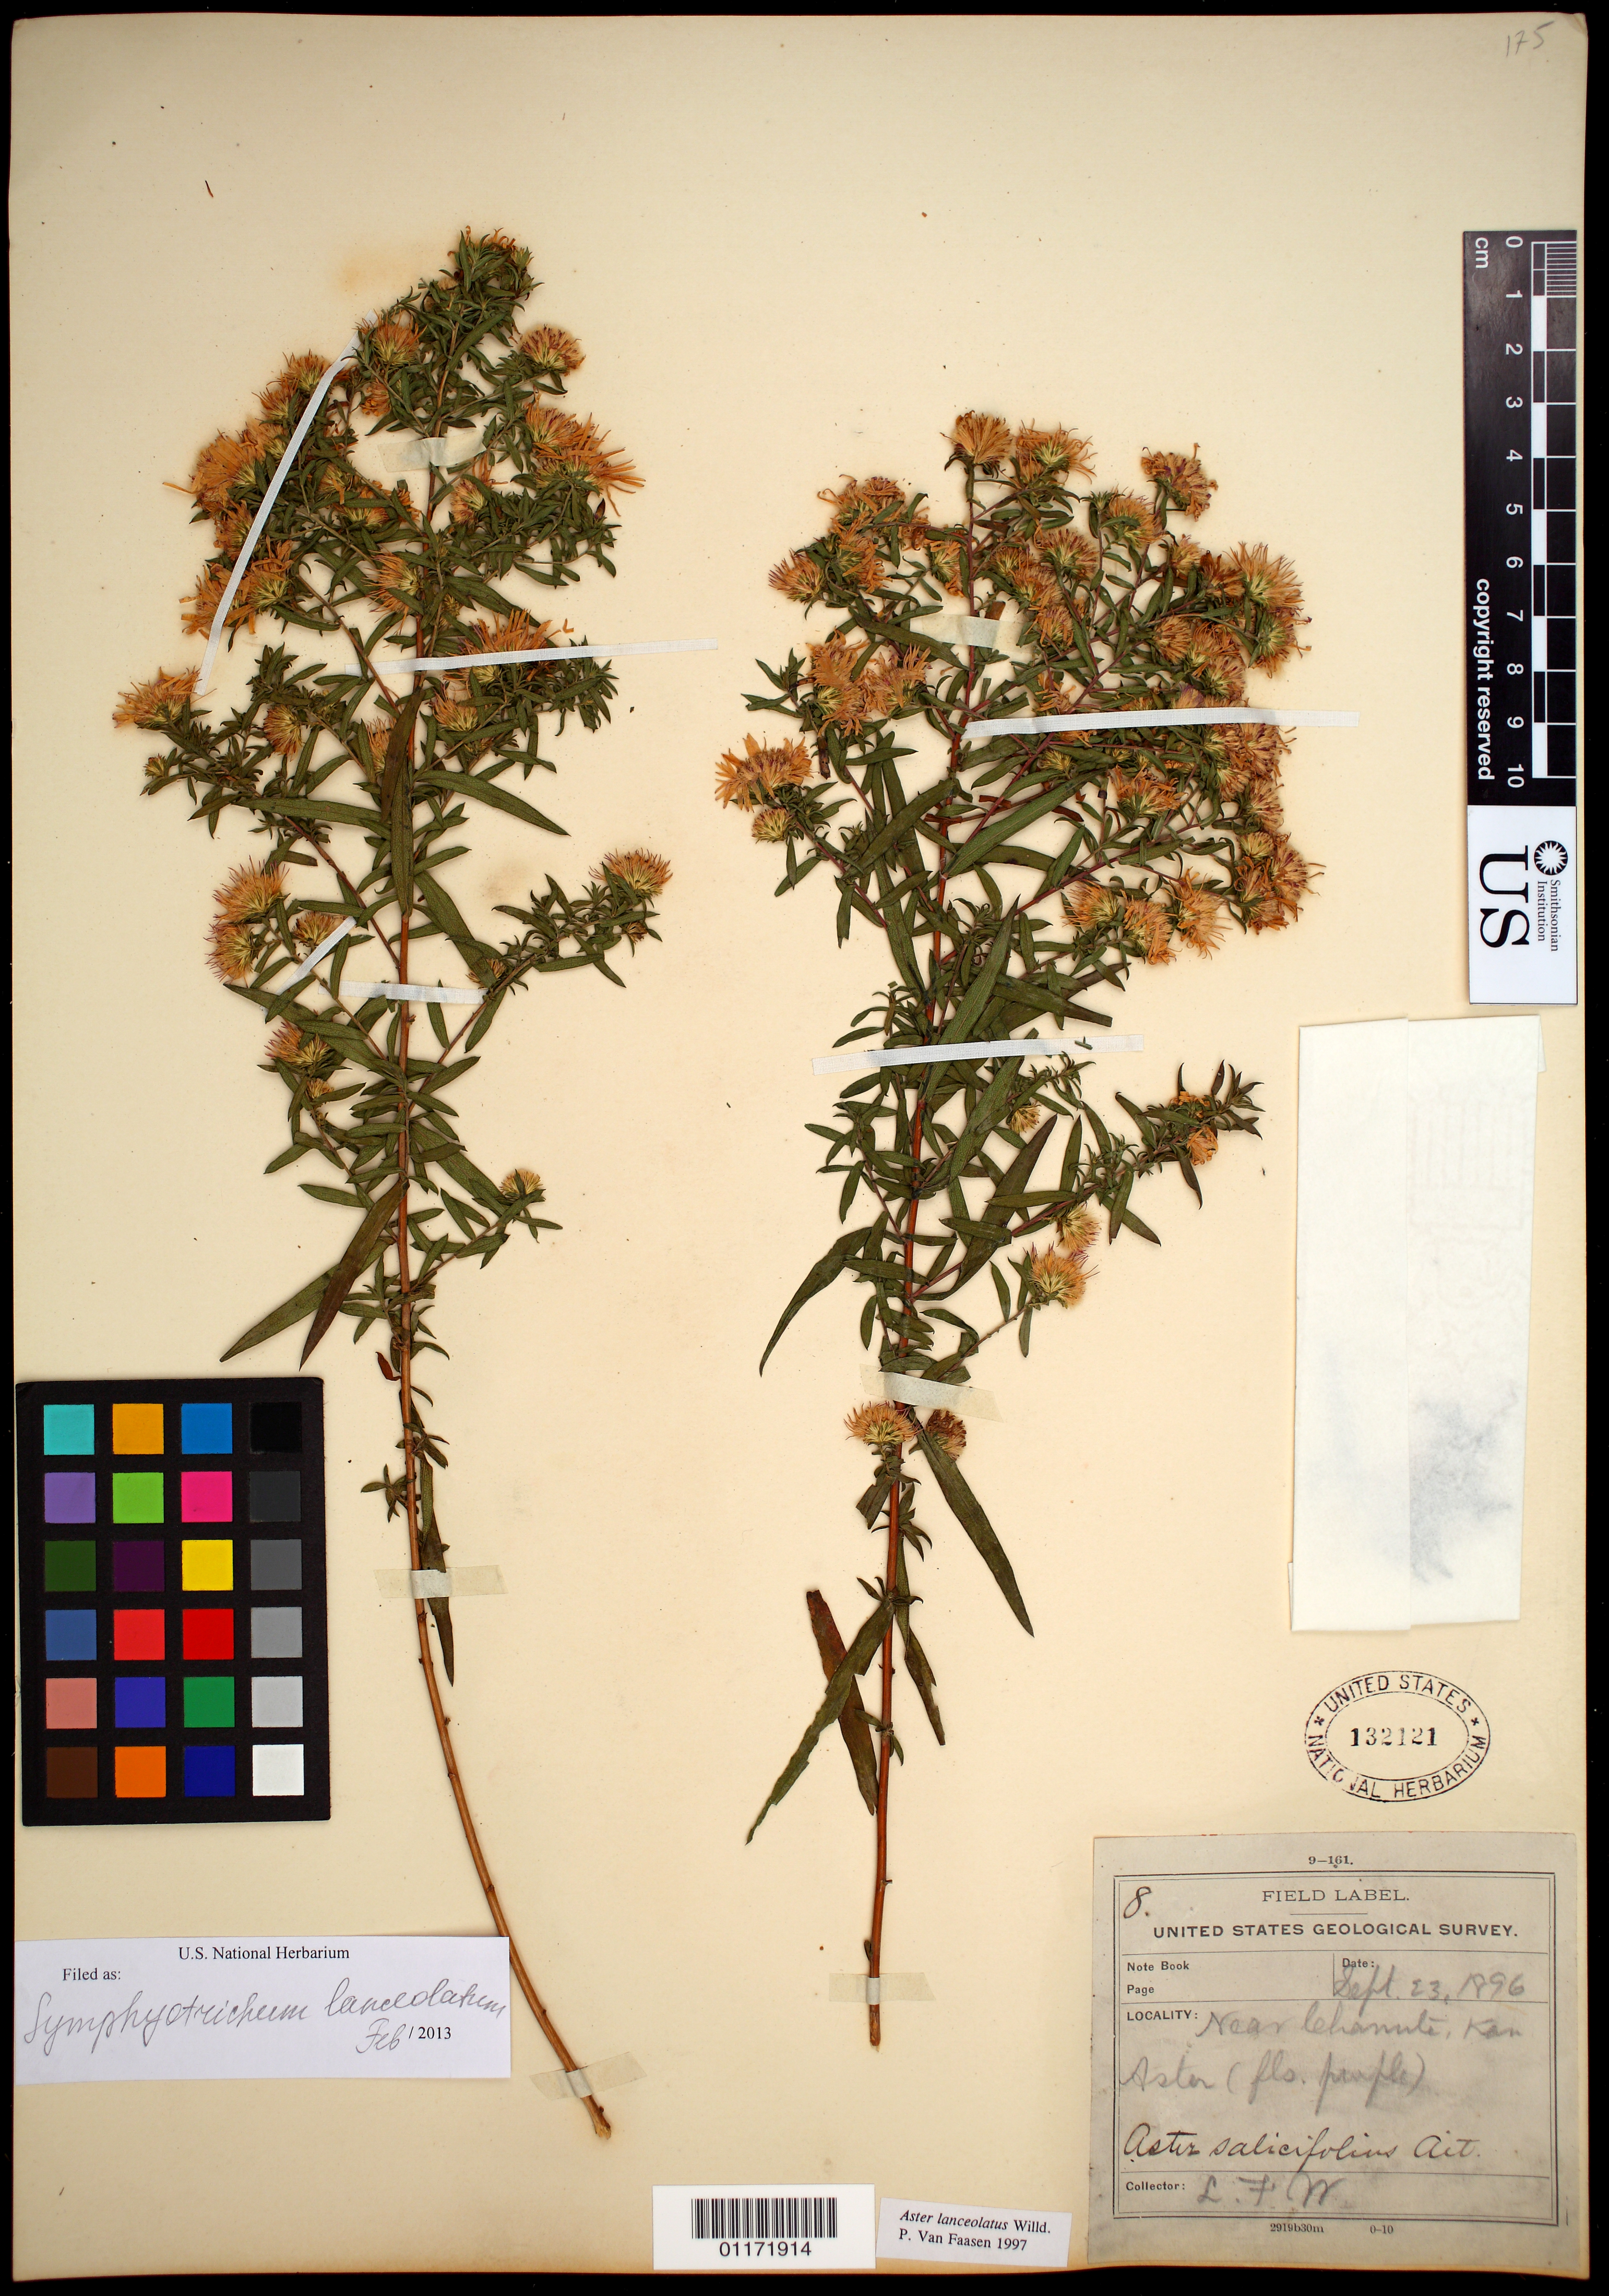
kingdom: Plantae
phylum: Tracheophyta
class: Magnoliopsida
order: Asterales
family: Asteraceae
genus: Symphyotrichum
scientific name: Symphyotrichum lanceolatum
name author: (Willd.) G.L. Nesom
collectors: L. F. Ward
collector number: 8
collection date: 1896-09-23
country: United States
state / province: Kansas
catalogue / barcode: US 132121